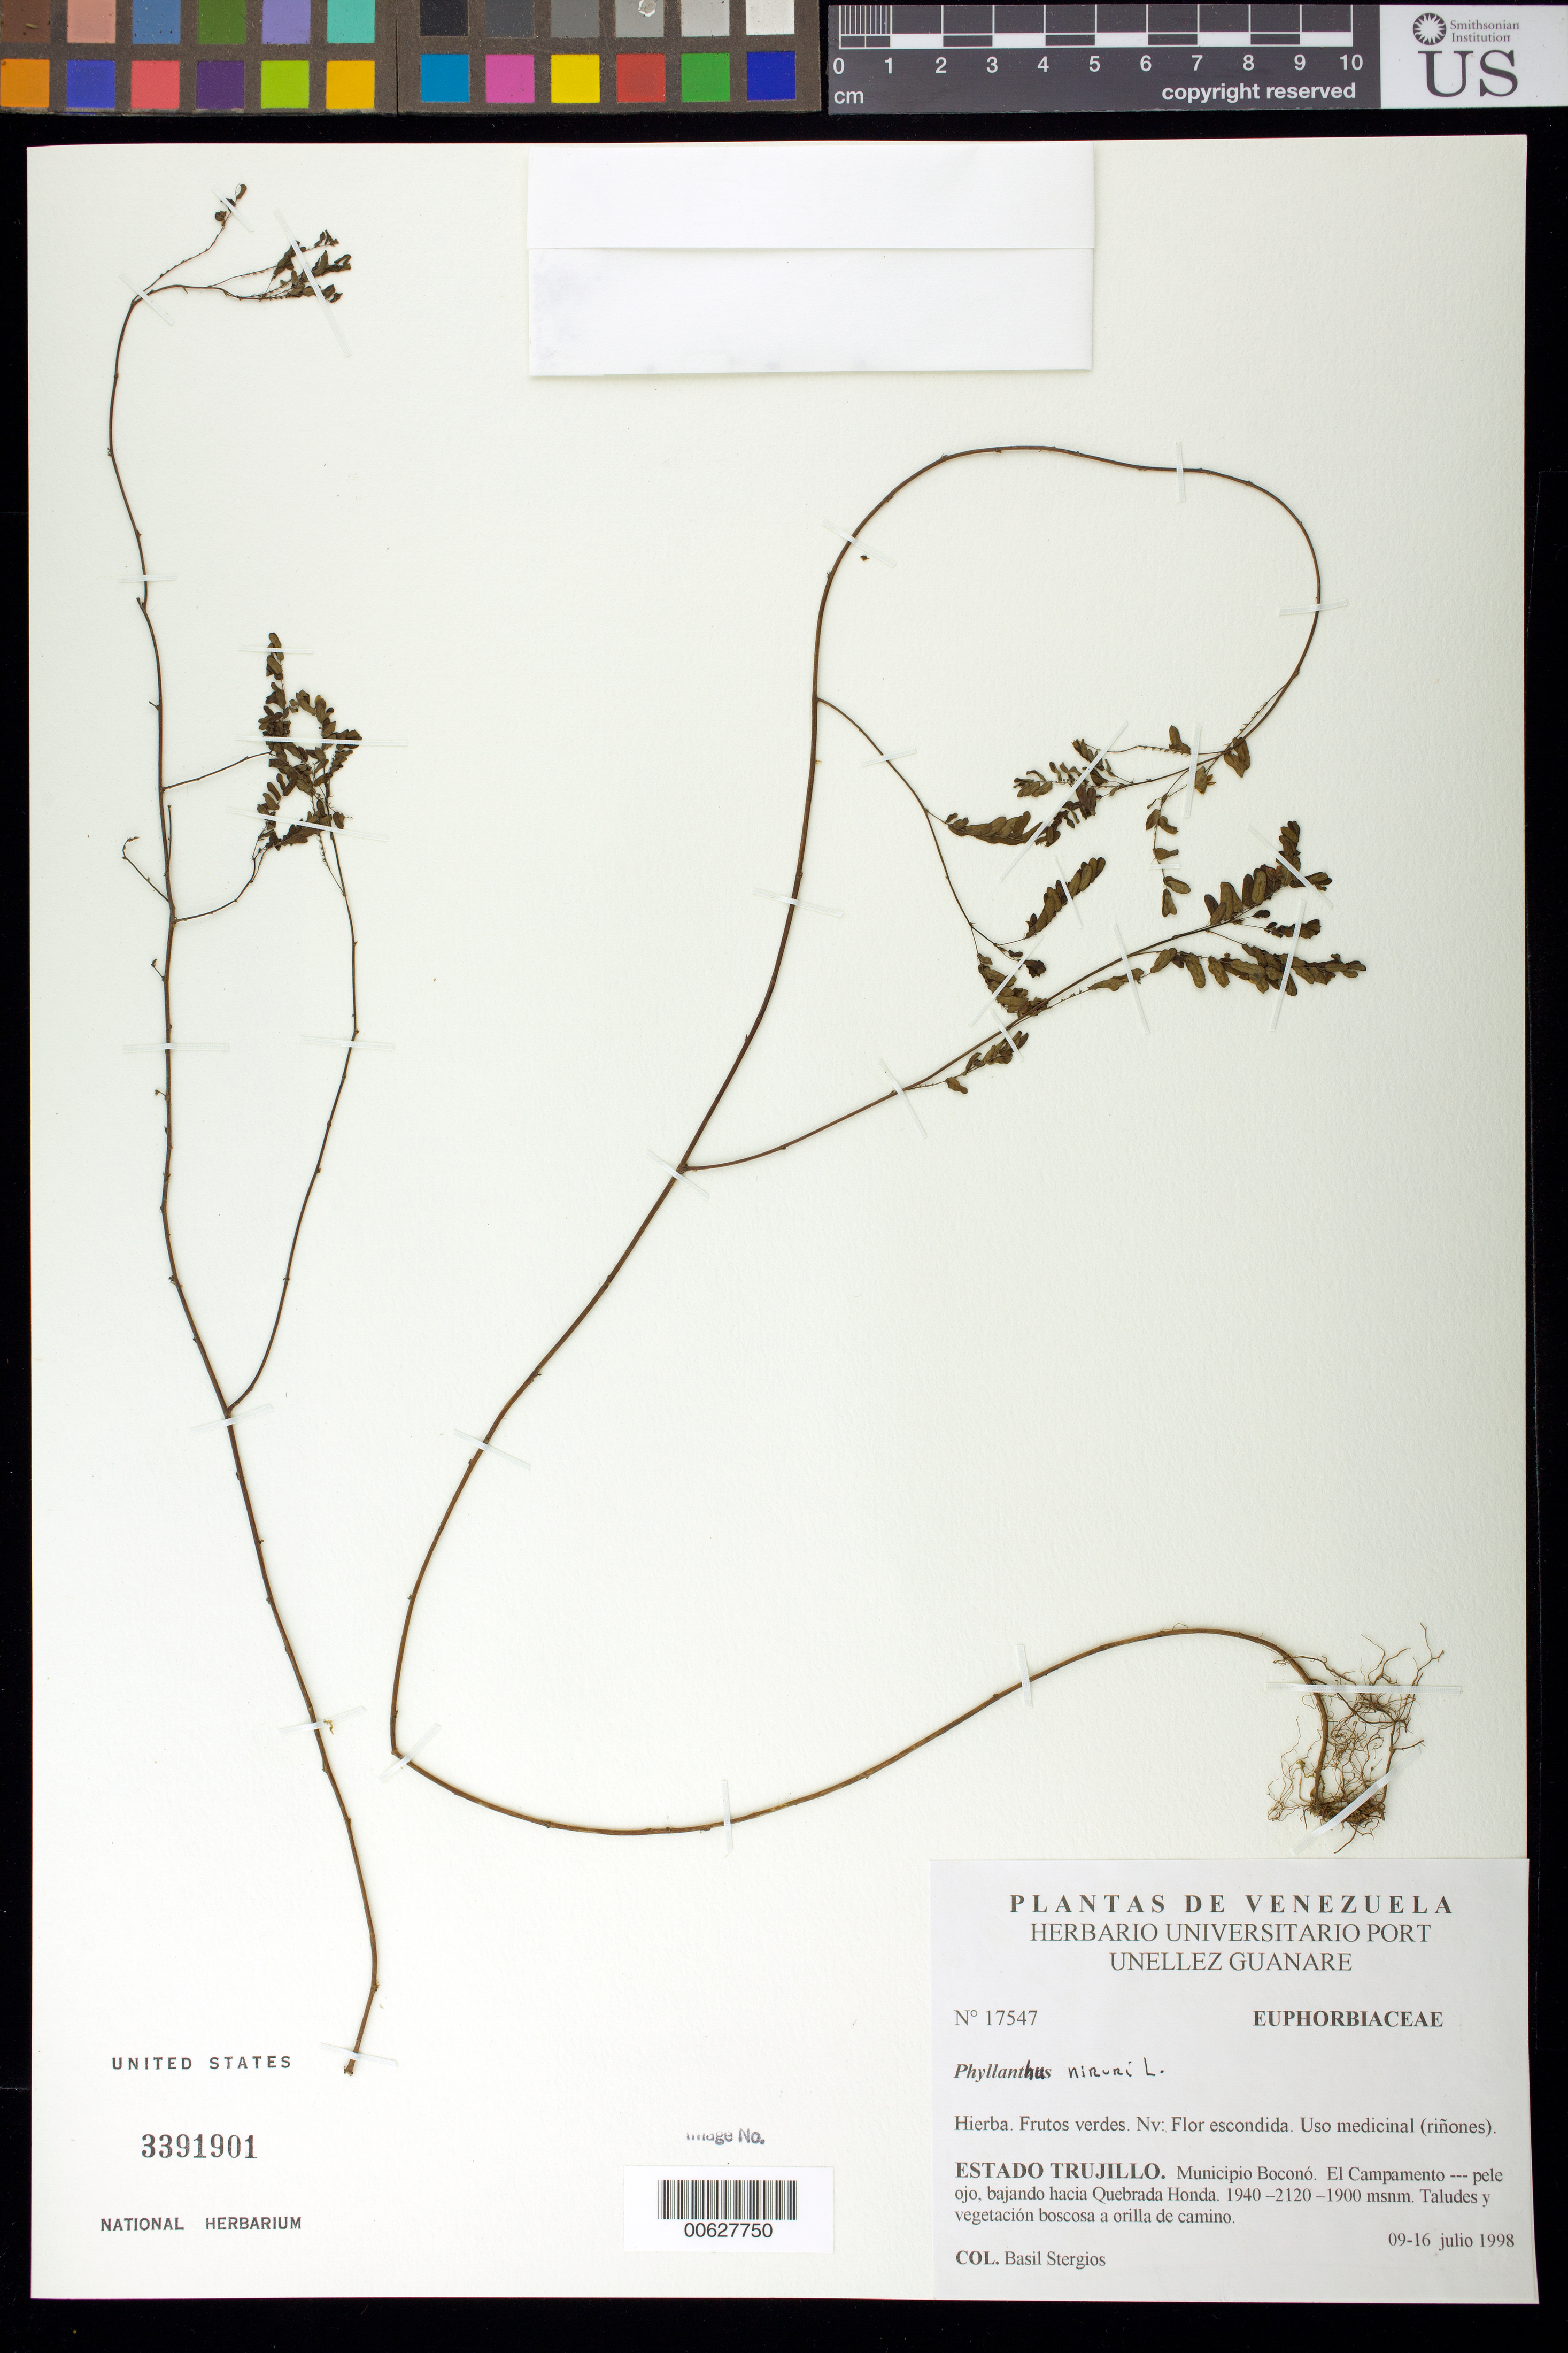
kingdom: Plantae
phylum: Tracheophyta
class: Magnoliopsida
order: Malpighiales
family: Phyllanthaceae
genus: Phyllanthus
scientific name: Phyllanthus niruri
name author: L.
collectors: B. G. Stergios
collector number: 17547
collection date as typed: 09 Jul 1998 to 16 Jul 1998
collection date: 1998-07-09/1998-07-16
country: Venezuela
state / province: Trujillo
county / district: Boconó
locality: Vertiente arriba de El Campamento 1940 m hasta la cumbre del cerro El Diablo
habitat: Bosque montano - montano alto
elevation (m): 1940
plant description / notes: Common name: Flor escondida; K, PORT, US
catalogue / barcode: US 3391901